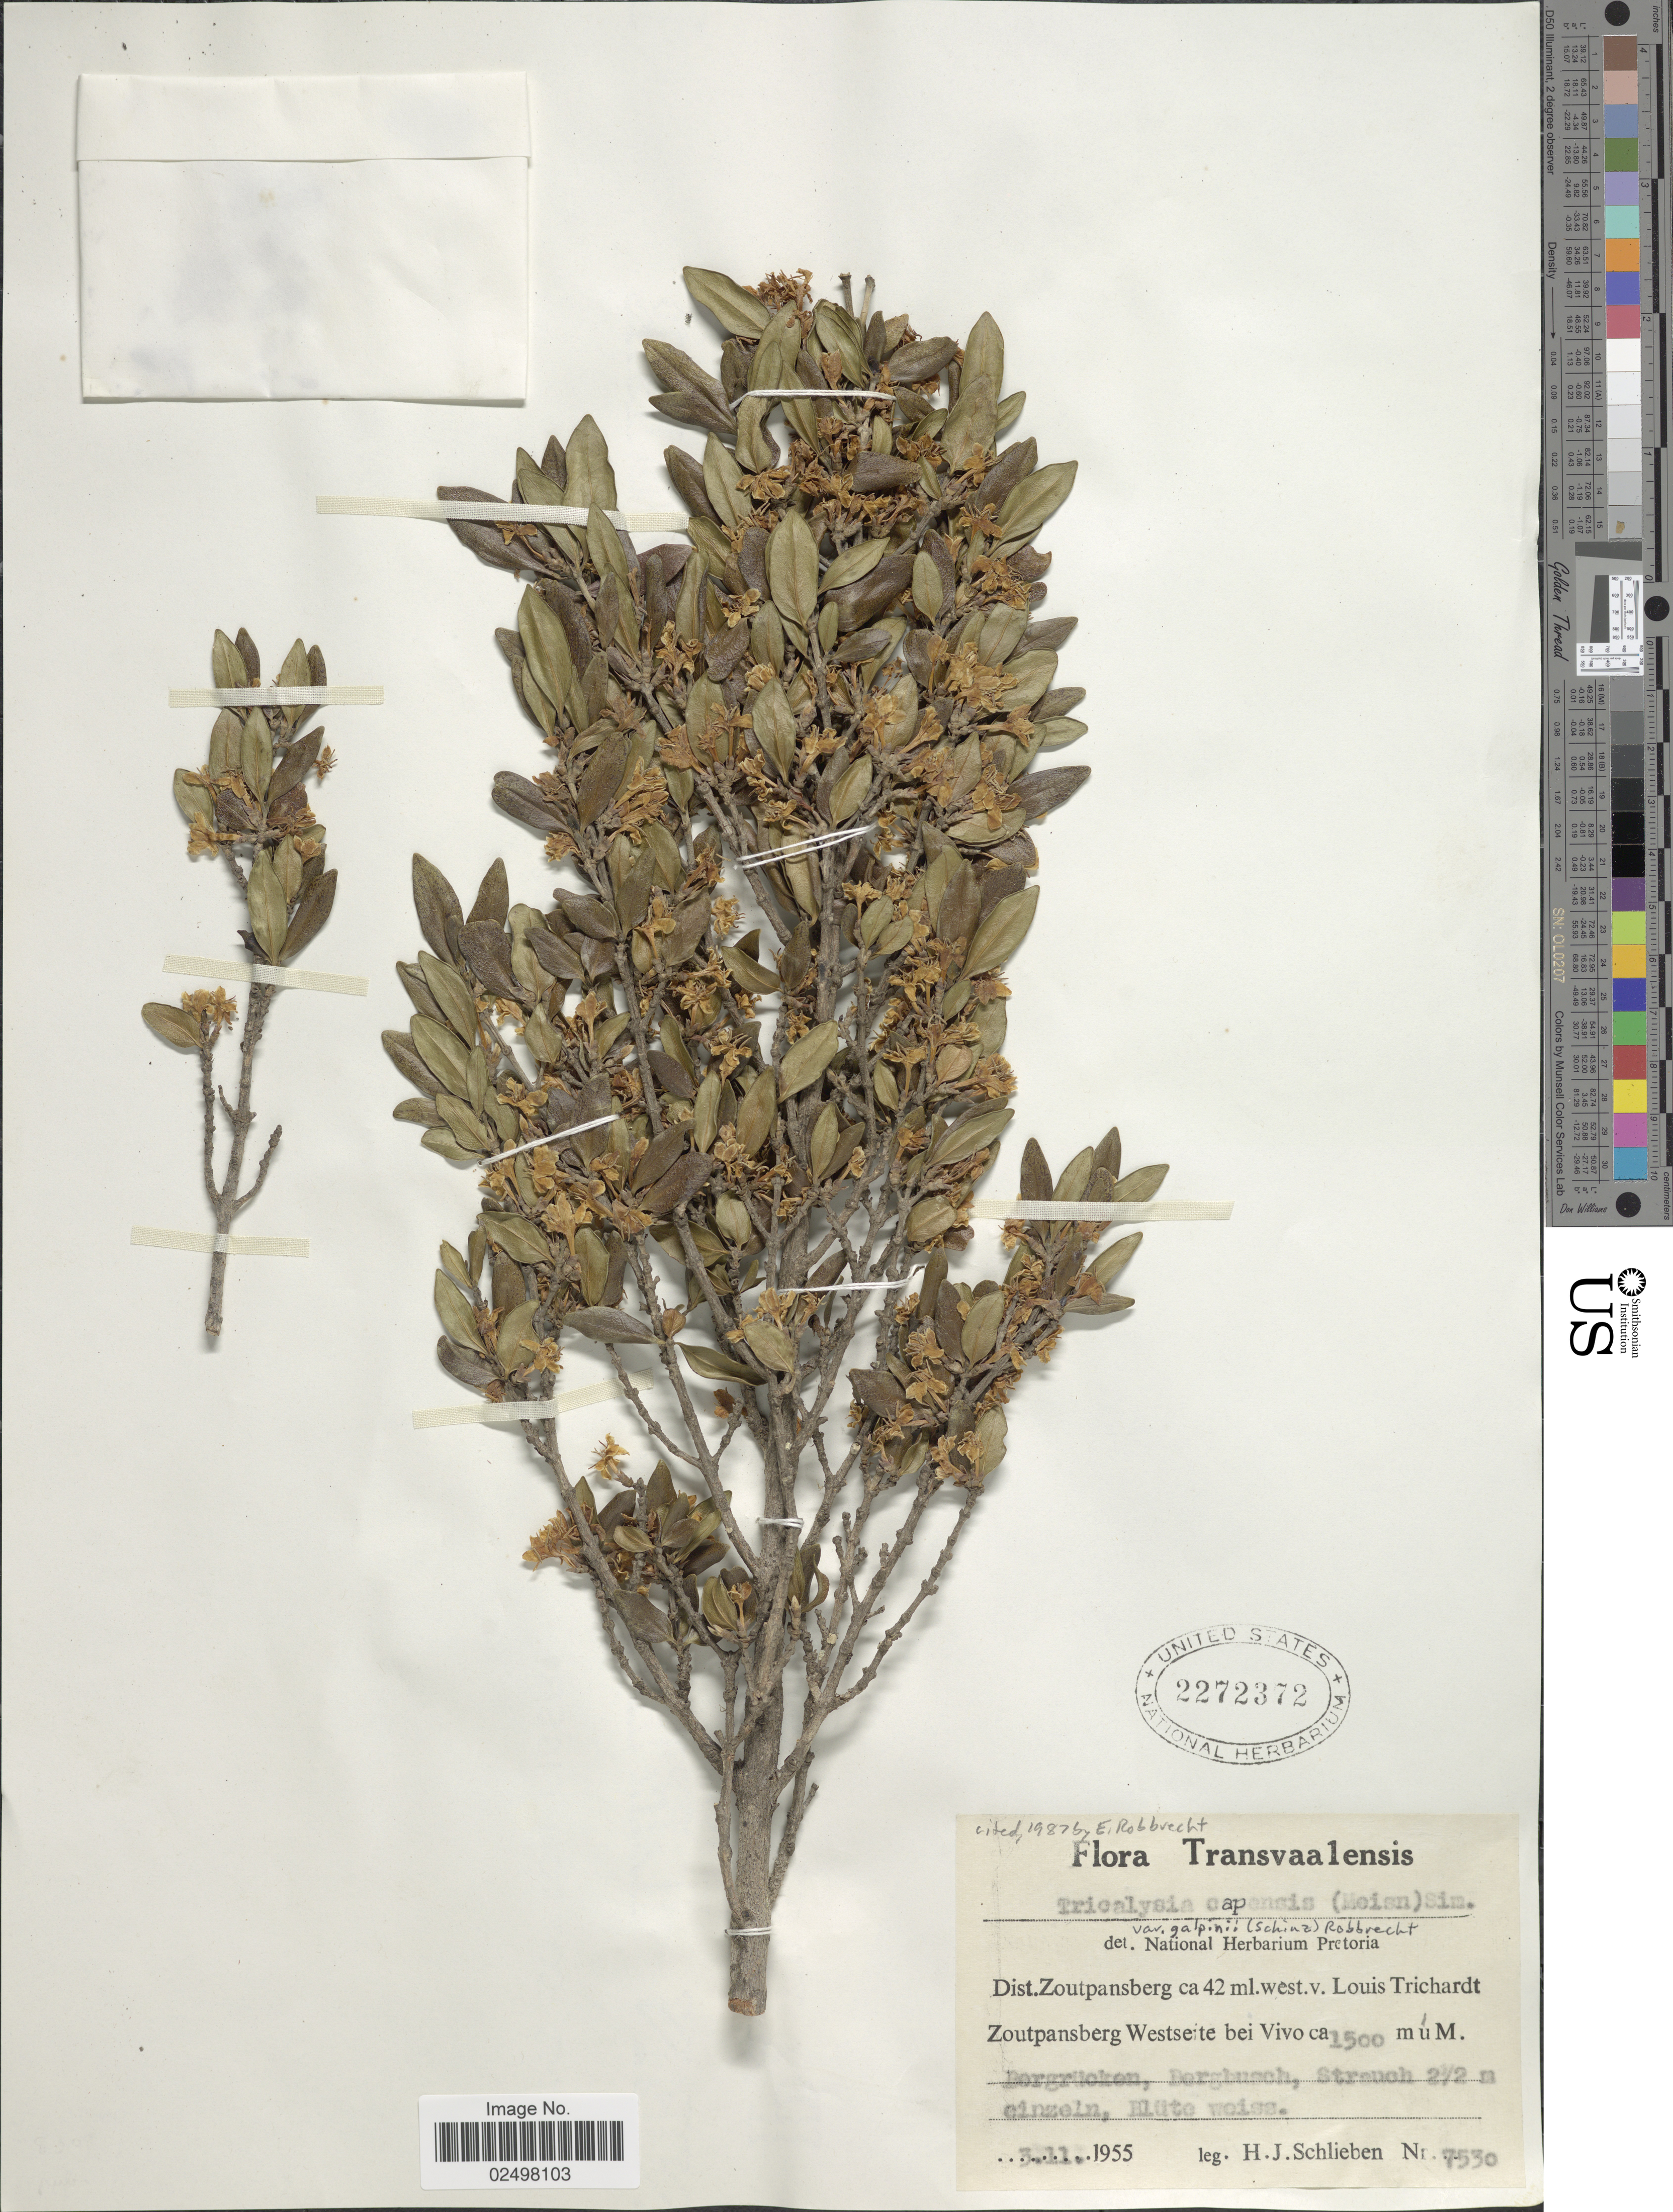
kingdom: Plantae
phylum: Tracheophyta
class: Magnoliopsida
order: Gentianales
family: Rubiaceae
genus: Tricalysia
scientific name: Tricalysia capensis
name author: (Meisn. ex Hochst.) Sim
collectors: H. J. Schlieben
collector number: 7530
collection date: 1955-11-03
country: South Africa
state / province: Limpopo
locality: Transvaalensis, Dist. Zoutpansberg ca 42 ml.west.v.Louis Trichardt Zoutpansberg Westseite bei Vivo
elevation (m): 1500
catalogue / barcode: US 2272372